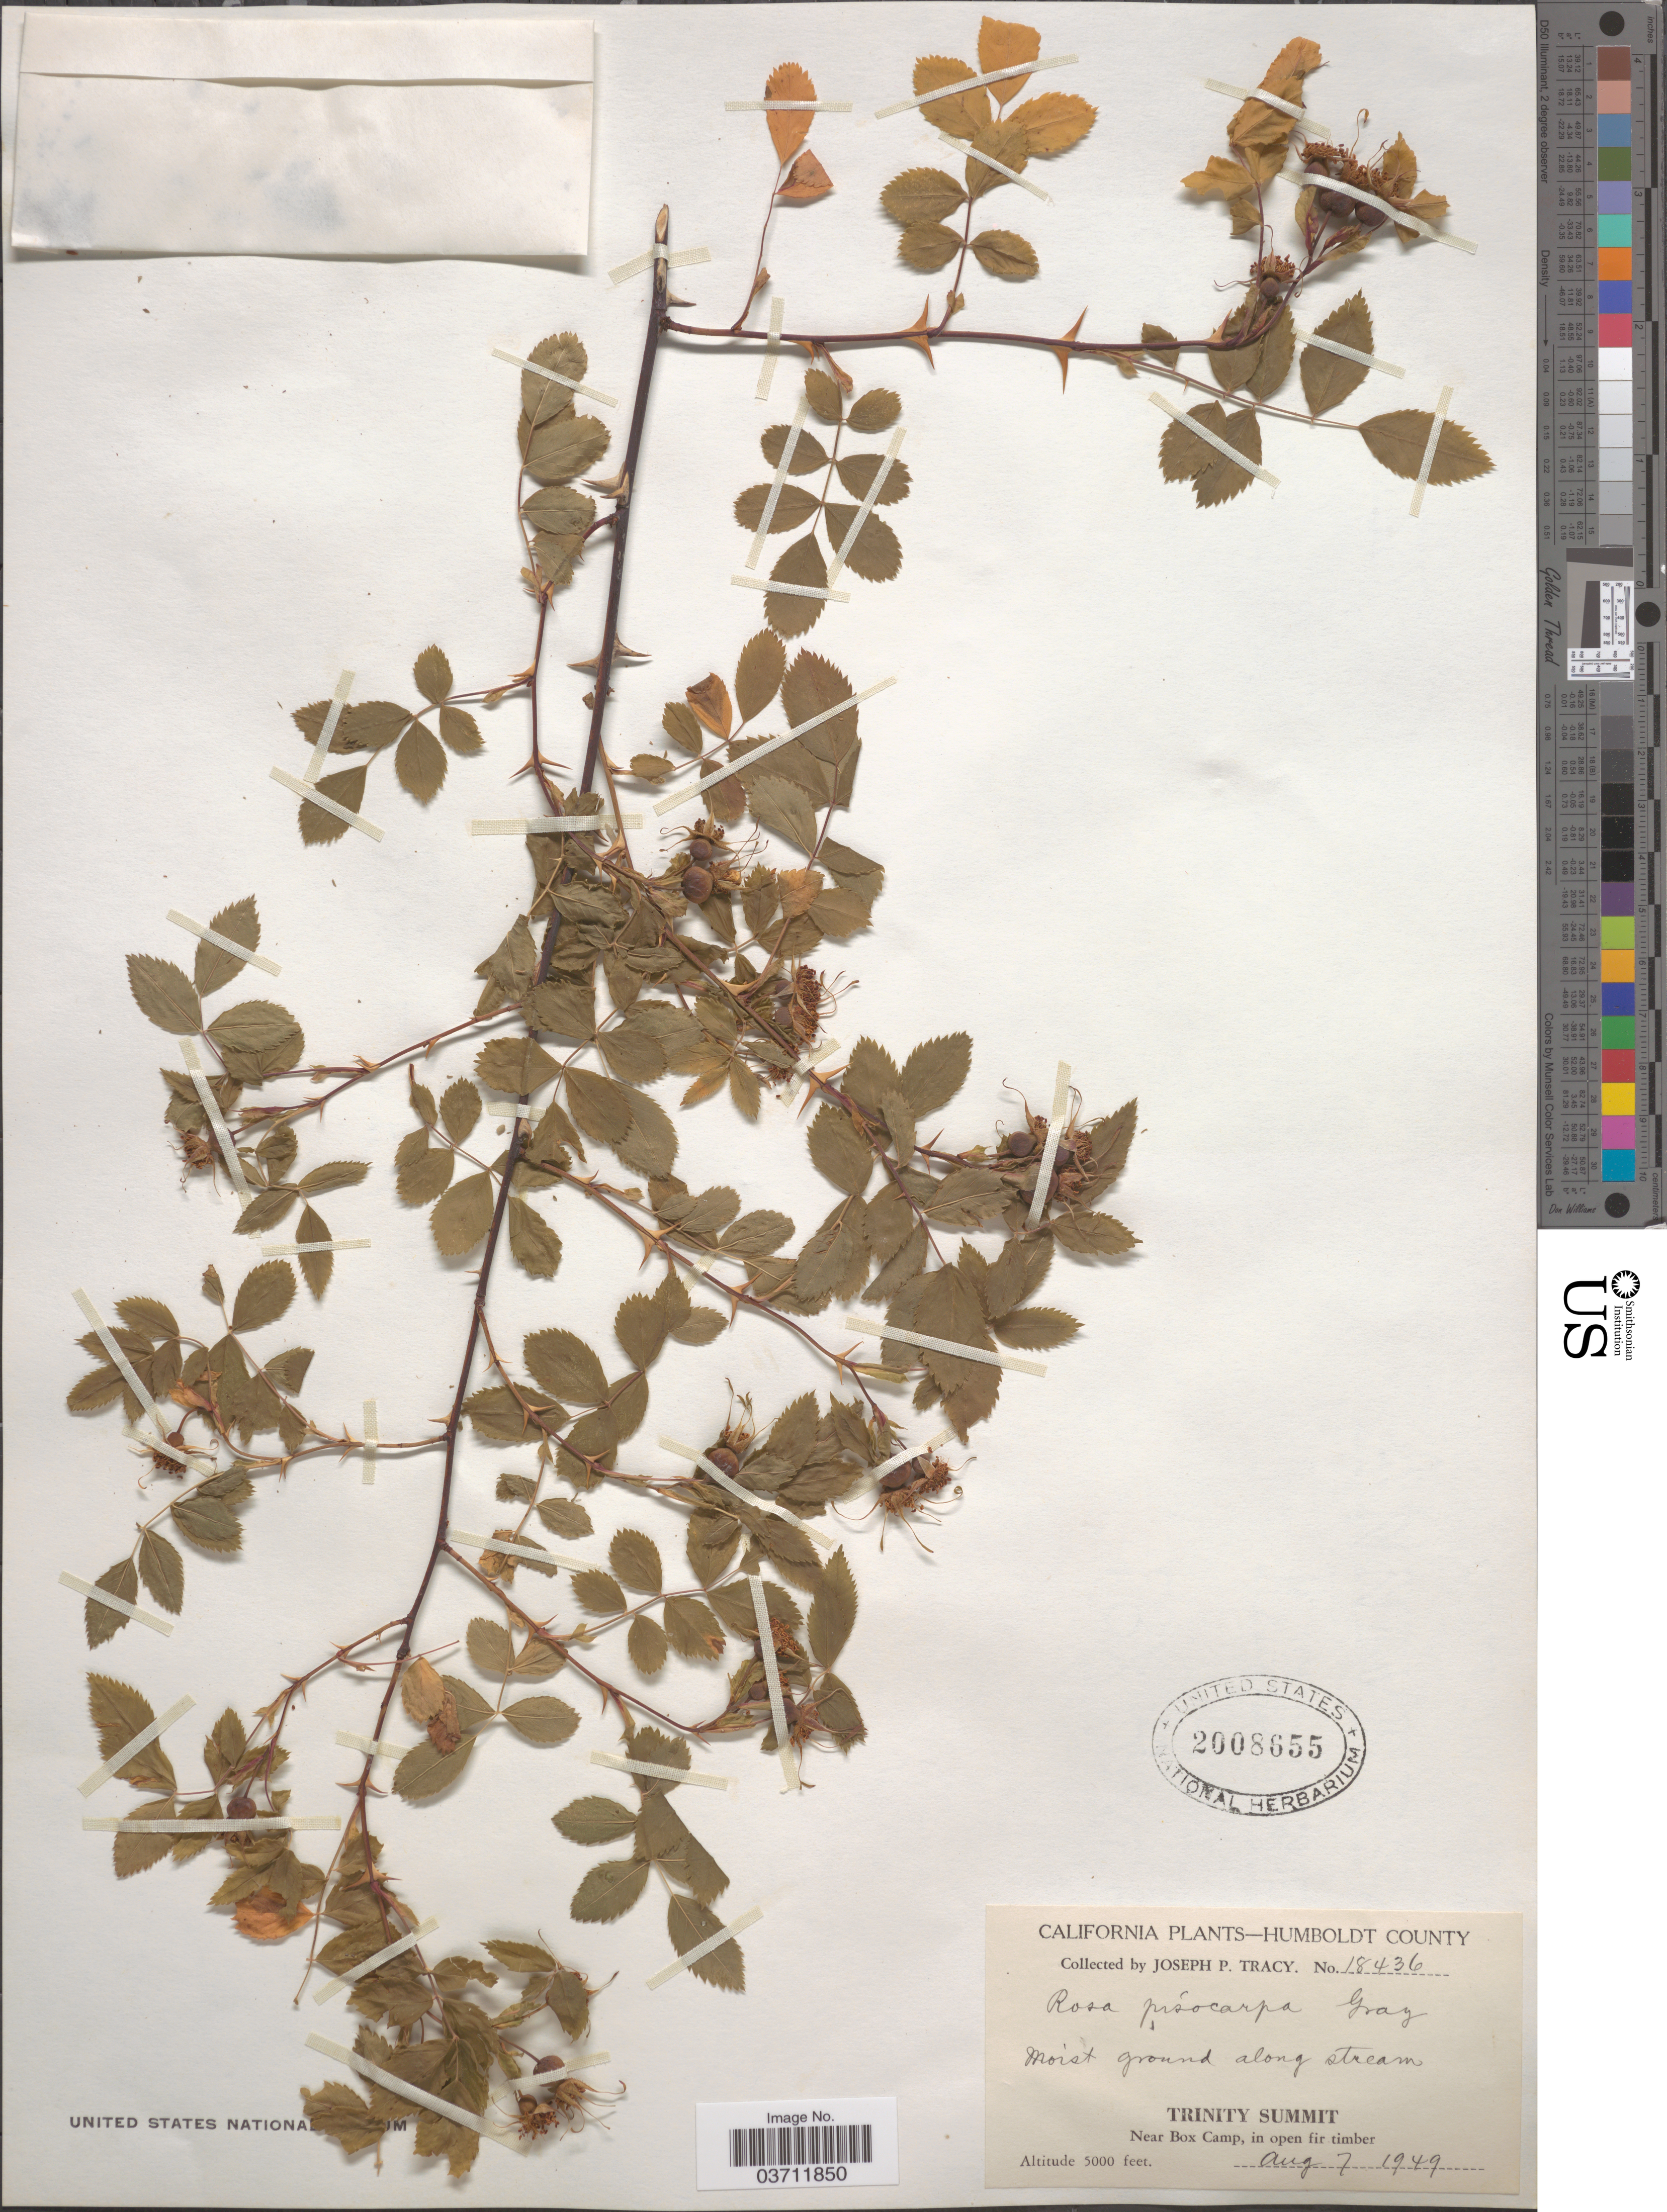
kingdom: Plantae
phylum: Tracheophyta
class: Magnoliopsida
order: Rosales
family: Rosaceae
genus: Rosa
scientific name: Rosa pisocarpa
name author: A. Gray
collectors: J. Tracy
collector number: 18436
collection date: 1949-08-07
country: United States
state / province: California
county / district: Humboldt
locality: Humboldt County. Trinity Summit. Near Box Camp, in open fir timber.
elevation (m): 1524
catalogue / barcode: US 2008655